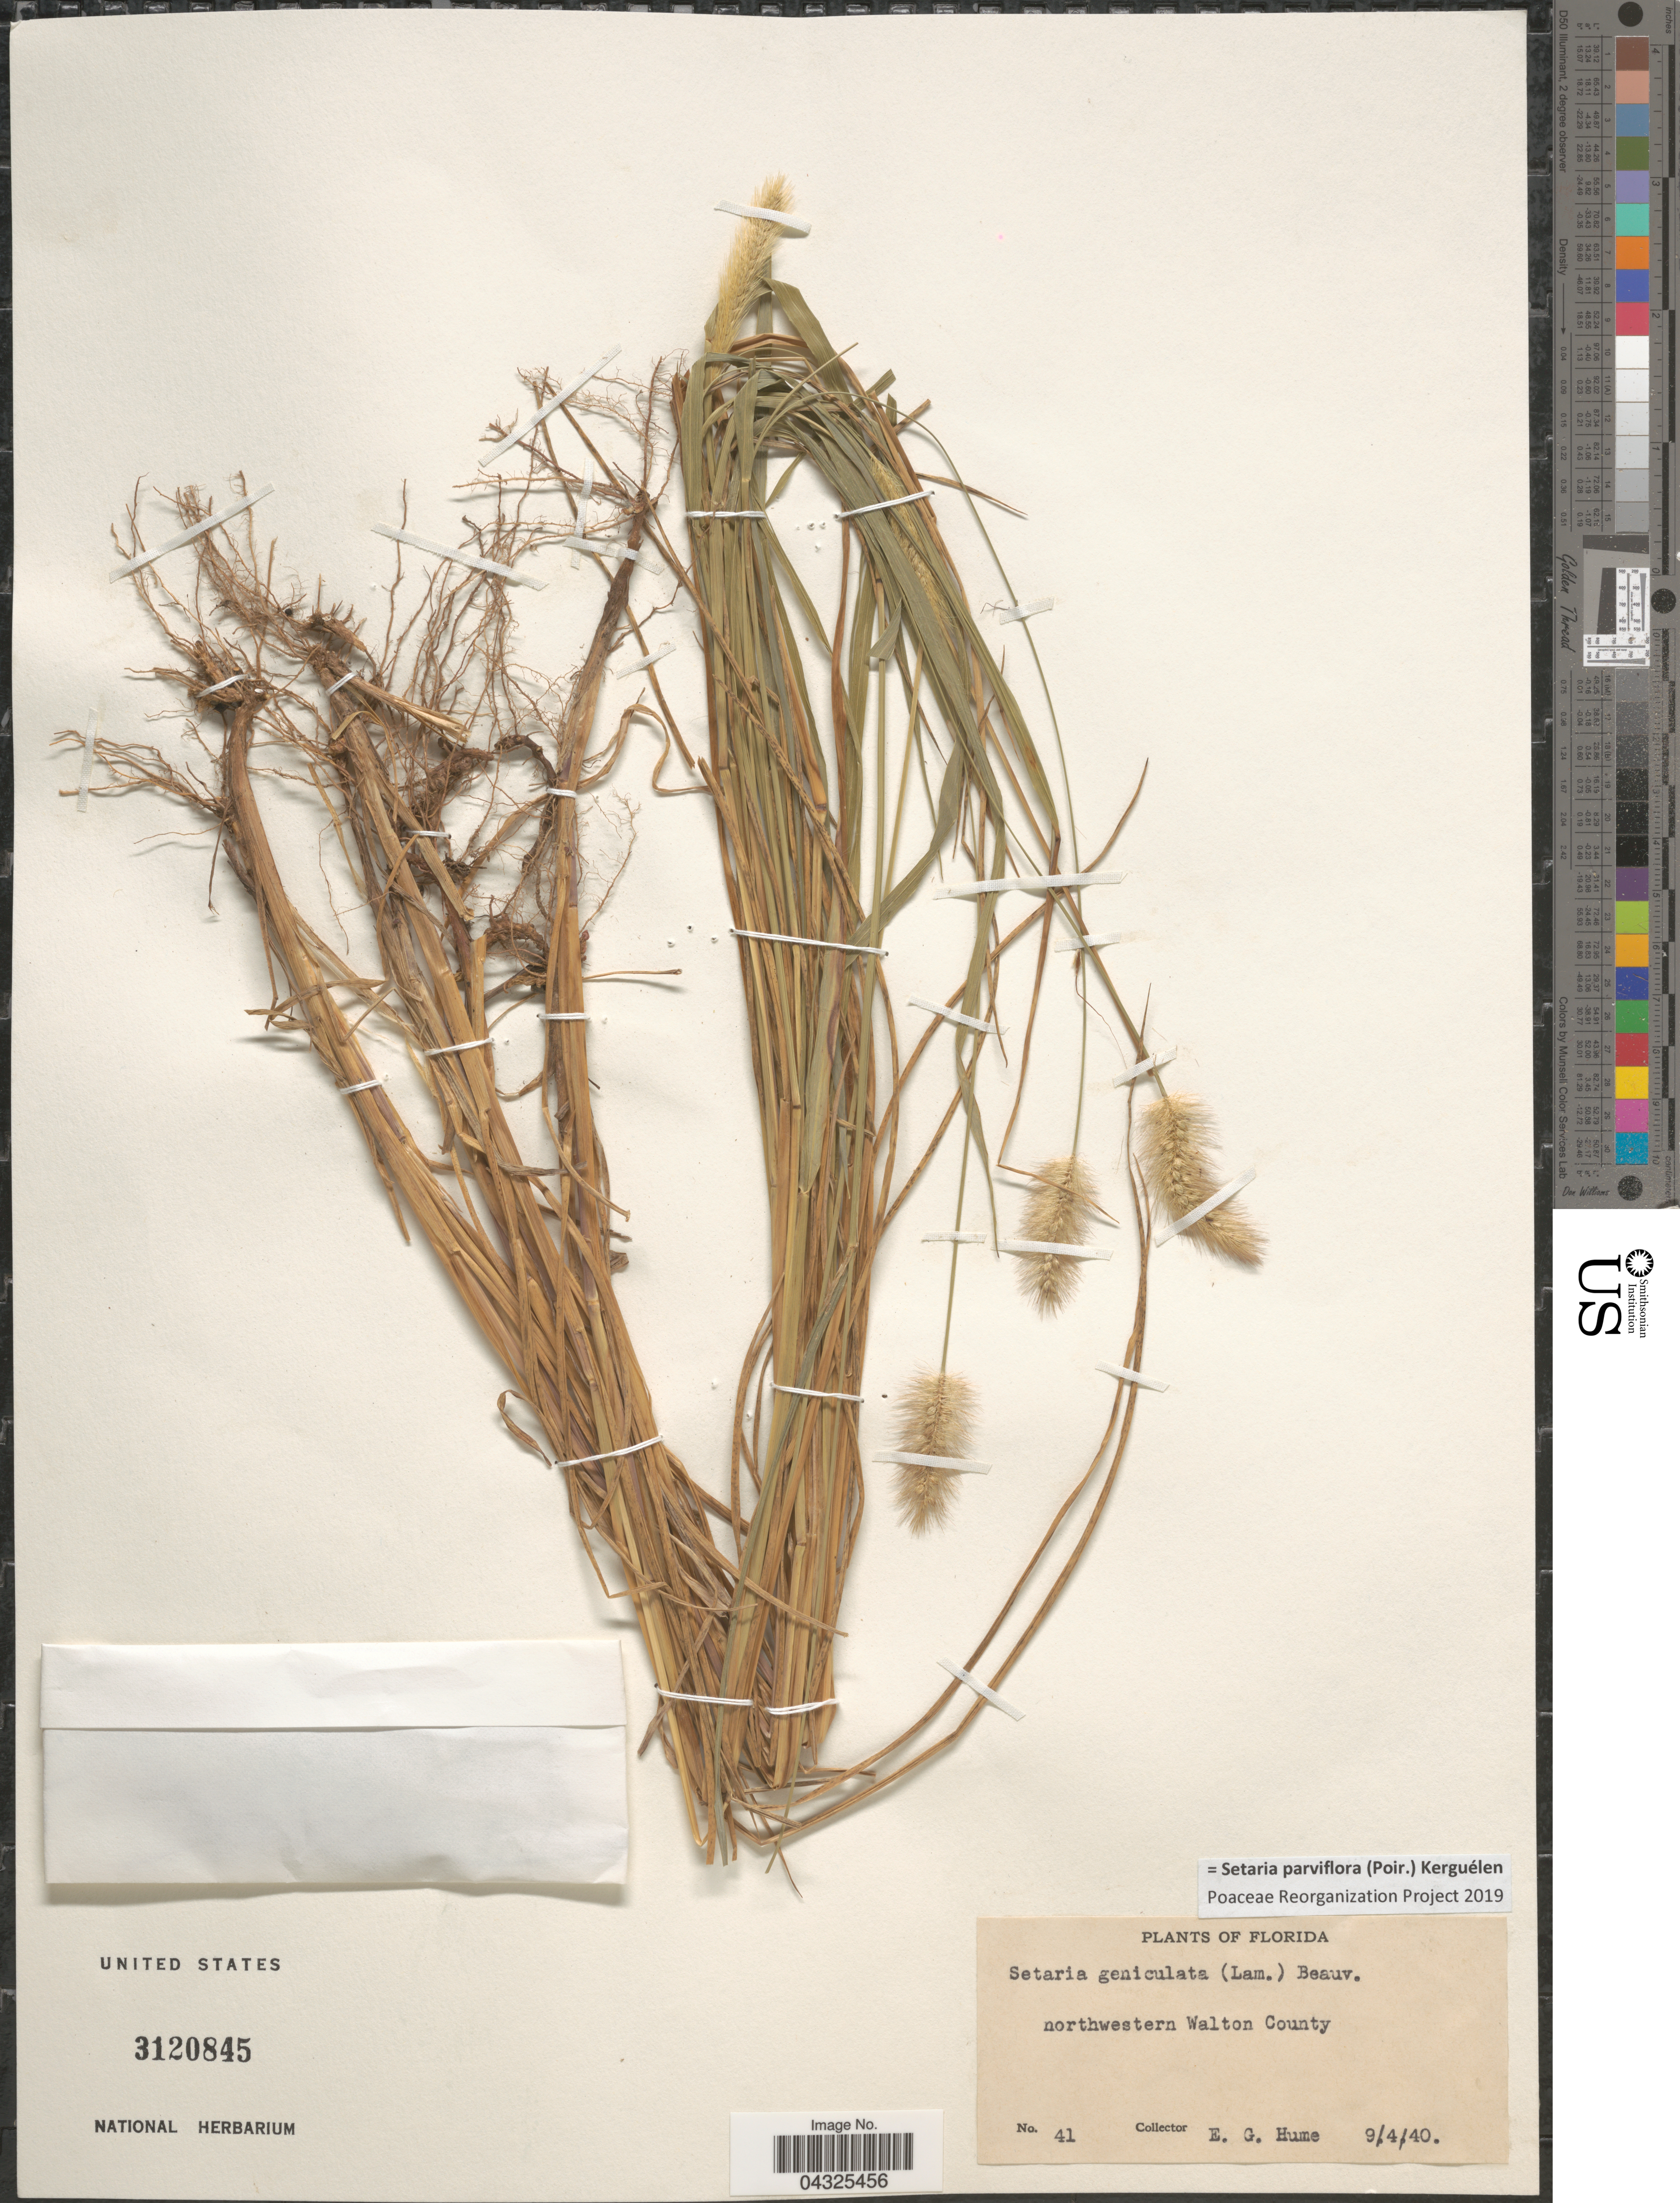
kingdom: Plantae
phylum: Tracheophyta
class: Liliopsida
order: Poales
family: Poaceae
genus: Setaria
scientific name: Setaria parviflora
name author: (Poir.) Kerguélen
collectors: E. Hume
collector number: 41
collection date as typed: Transcribed d/m/y: 4/9/40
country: United States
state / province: Florida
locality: Northwestern Walton County.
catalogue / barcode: US 3120845